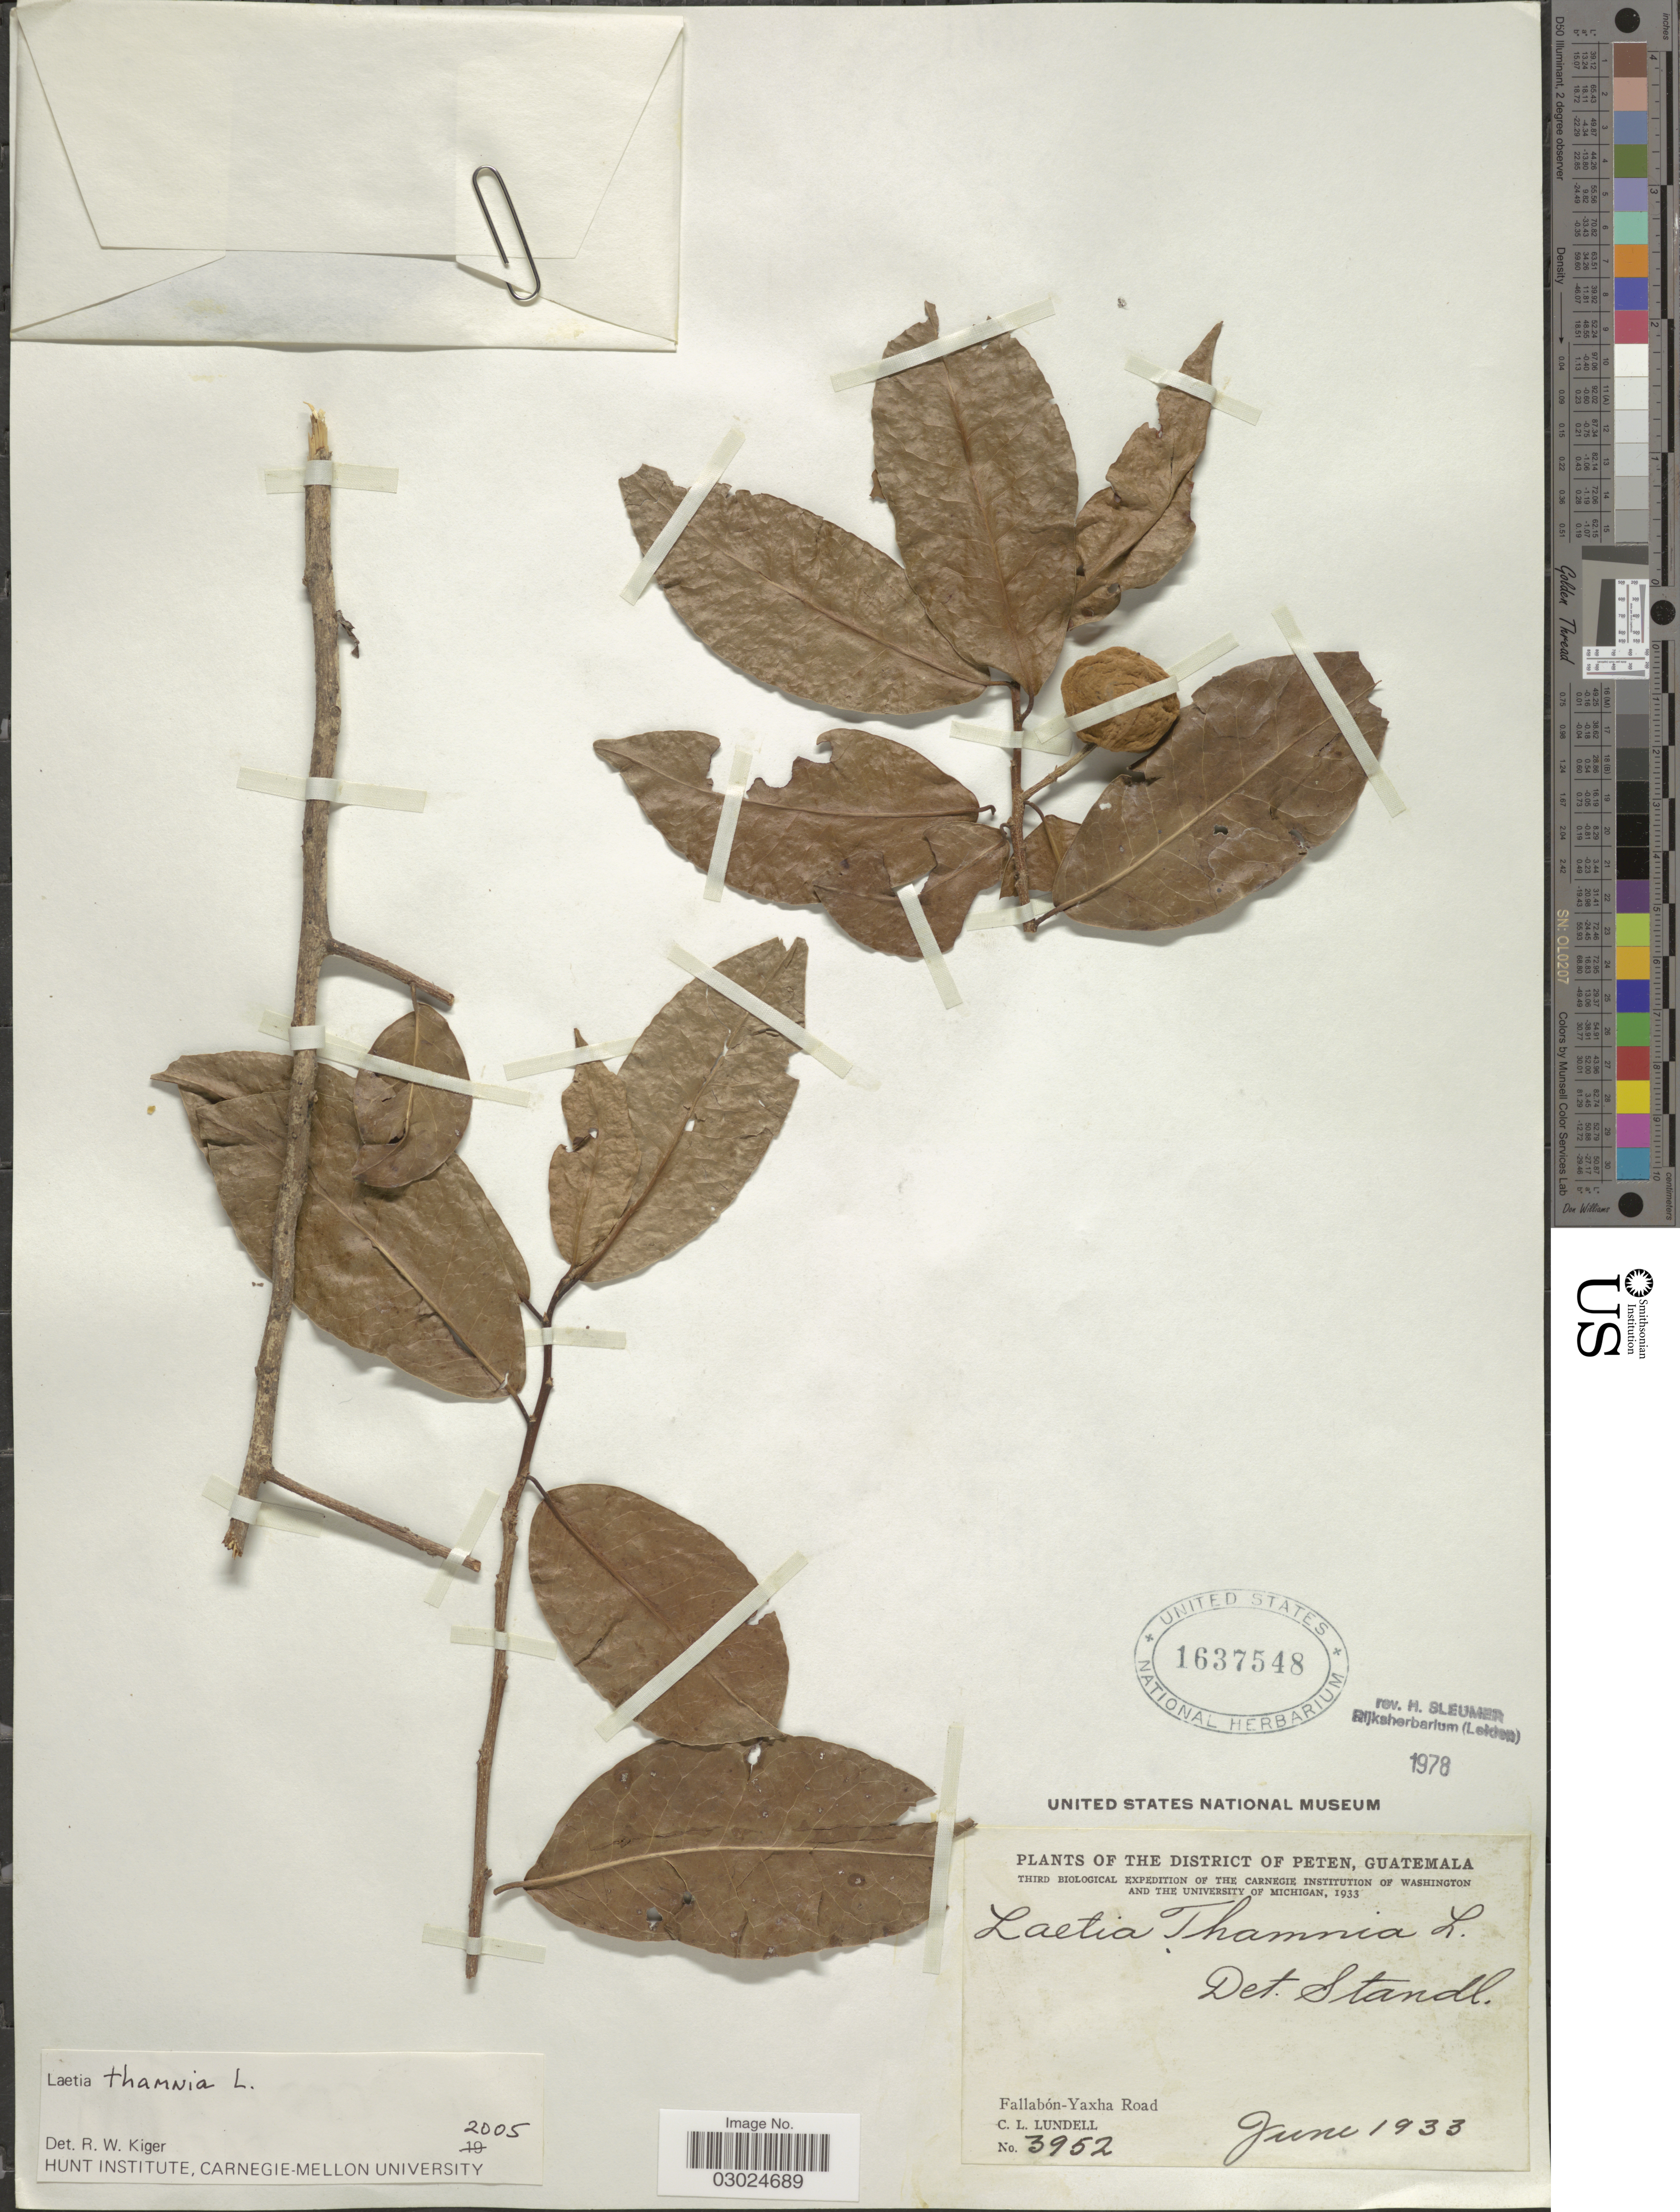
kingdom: Plantae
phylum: Tracheophyta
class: Magnoliopsida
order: Malpighiales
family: Salicaceae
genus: Laetia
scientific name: Laetia thamnia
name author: L.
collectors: C. L. Lundell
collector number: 3952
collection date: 1933-06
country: Guatemala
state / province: El Petén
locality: The District of Peten, Fallabón, Yaxha Road.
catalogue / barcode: US 1637548